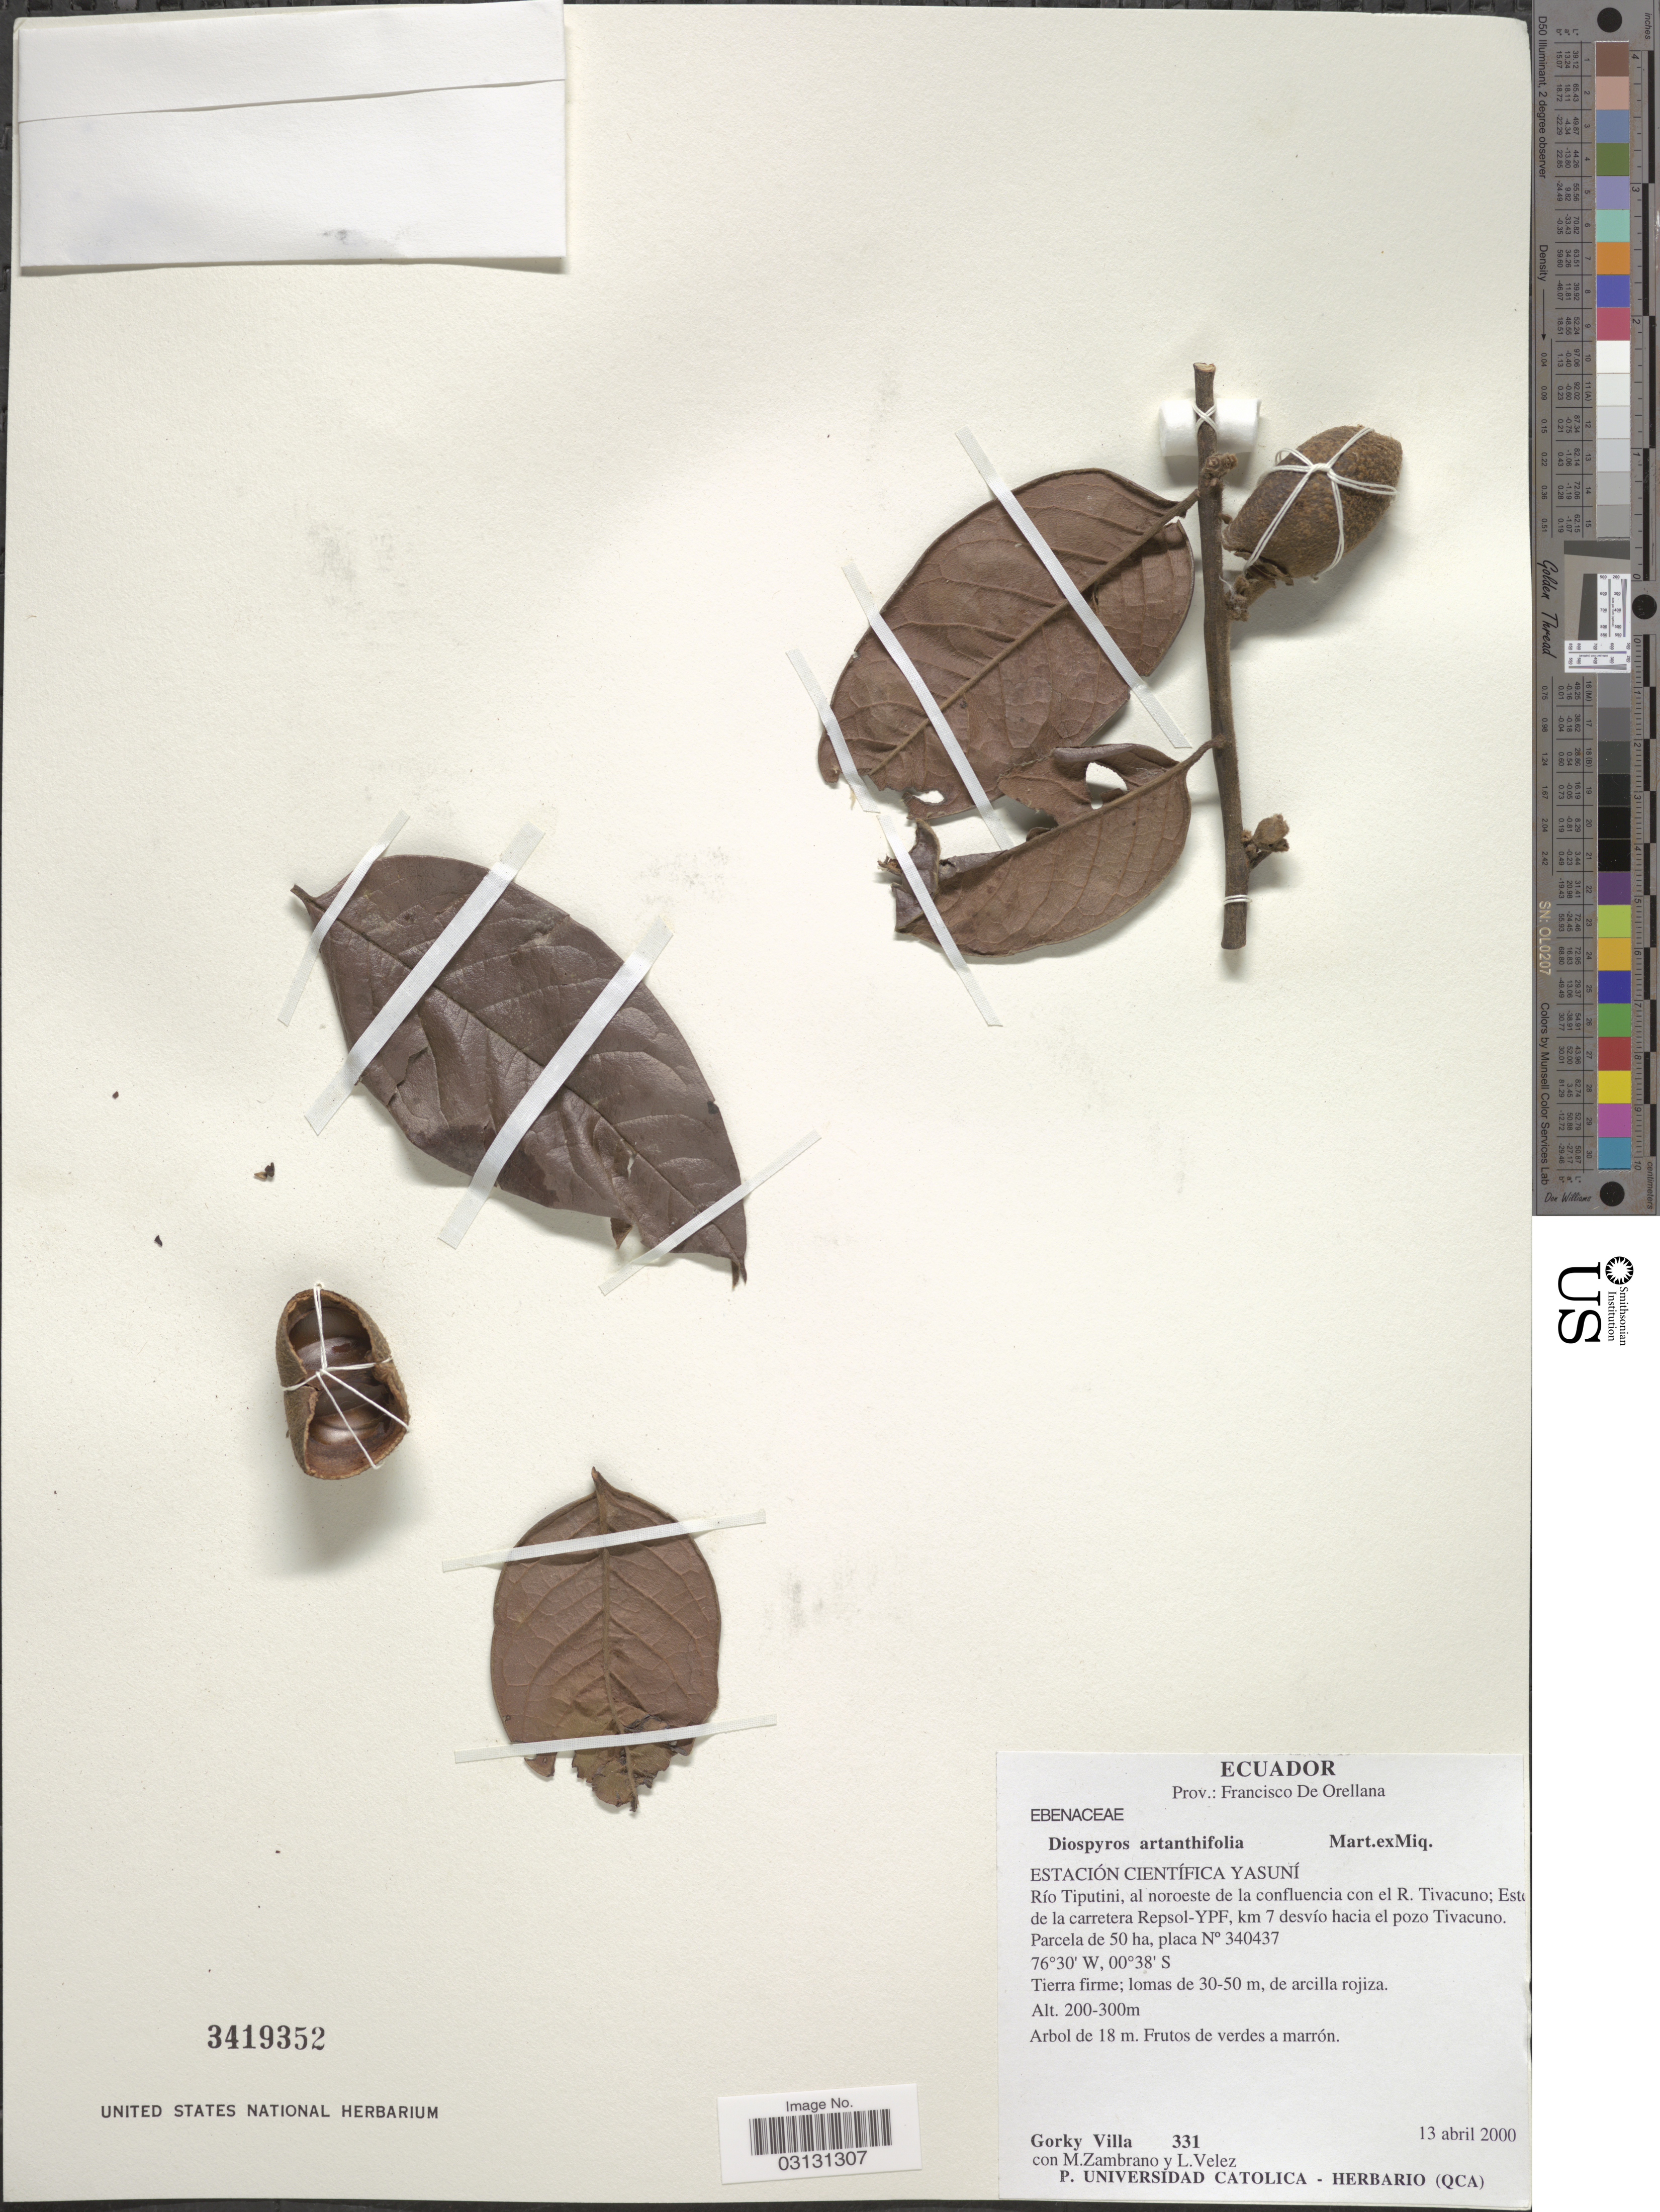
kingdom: Plantae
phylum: Tracheophyta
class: Magnoliopsida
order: Ericales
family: Ebenaceae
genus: Diospyros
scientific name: Diospyros artanthifolia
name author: Mart. ex Miq.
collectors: G. Villa, M. Zambrano & L. Velez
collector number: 331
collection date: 2000-04-13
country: Ecuador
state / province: Orellana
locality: Prov.: Francisco de Orellana. Estación Científica Yasuní. Río Tiputini, al noroeste de la confluencia con el R. Tivacuno; Este [interpreted] de la carretera Repsol-YPF, km 7 desvío hacia el pozo Tivacuno. Parcela de 50 ha, placa N° 340437.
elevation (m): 200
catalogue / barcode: US 3419352